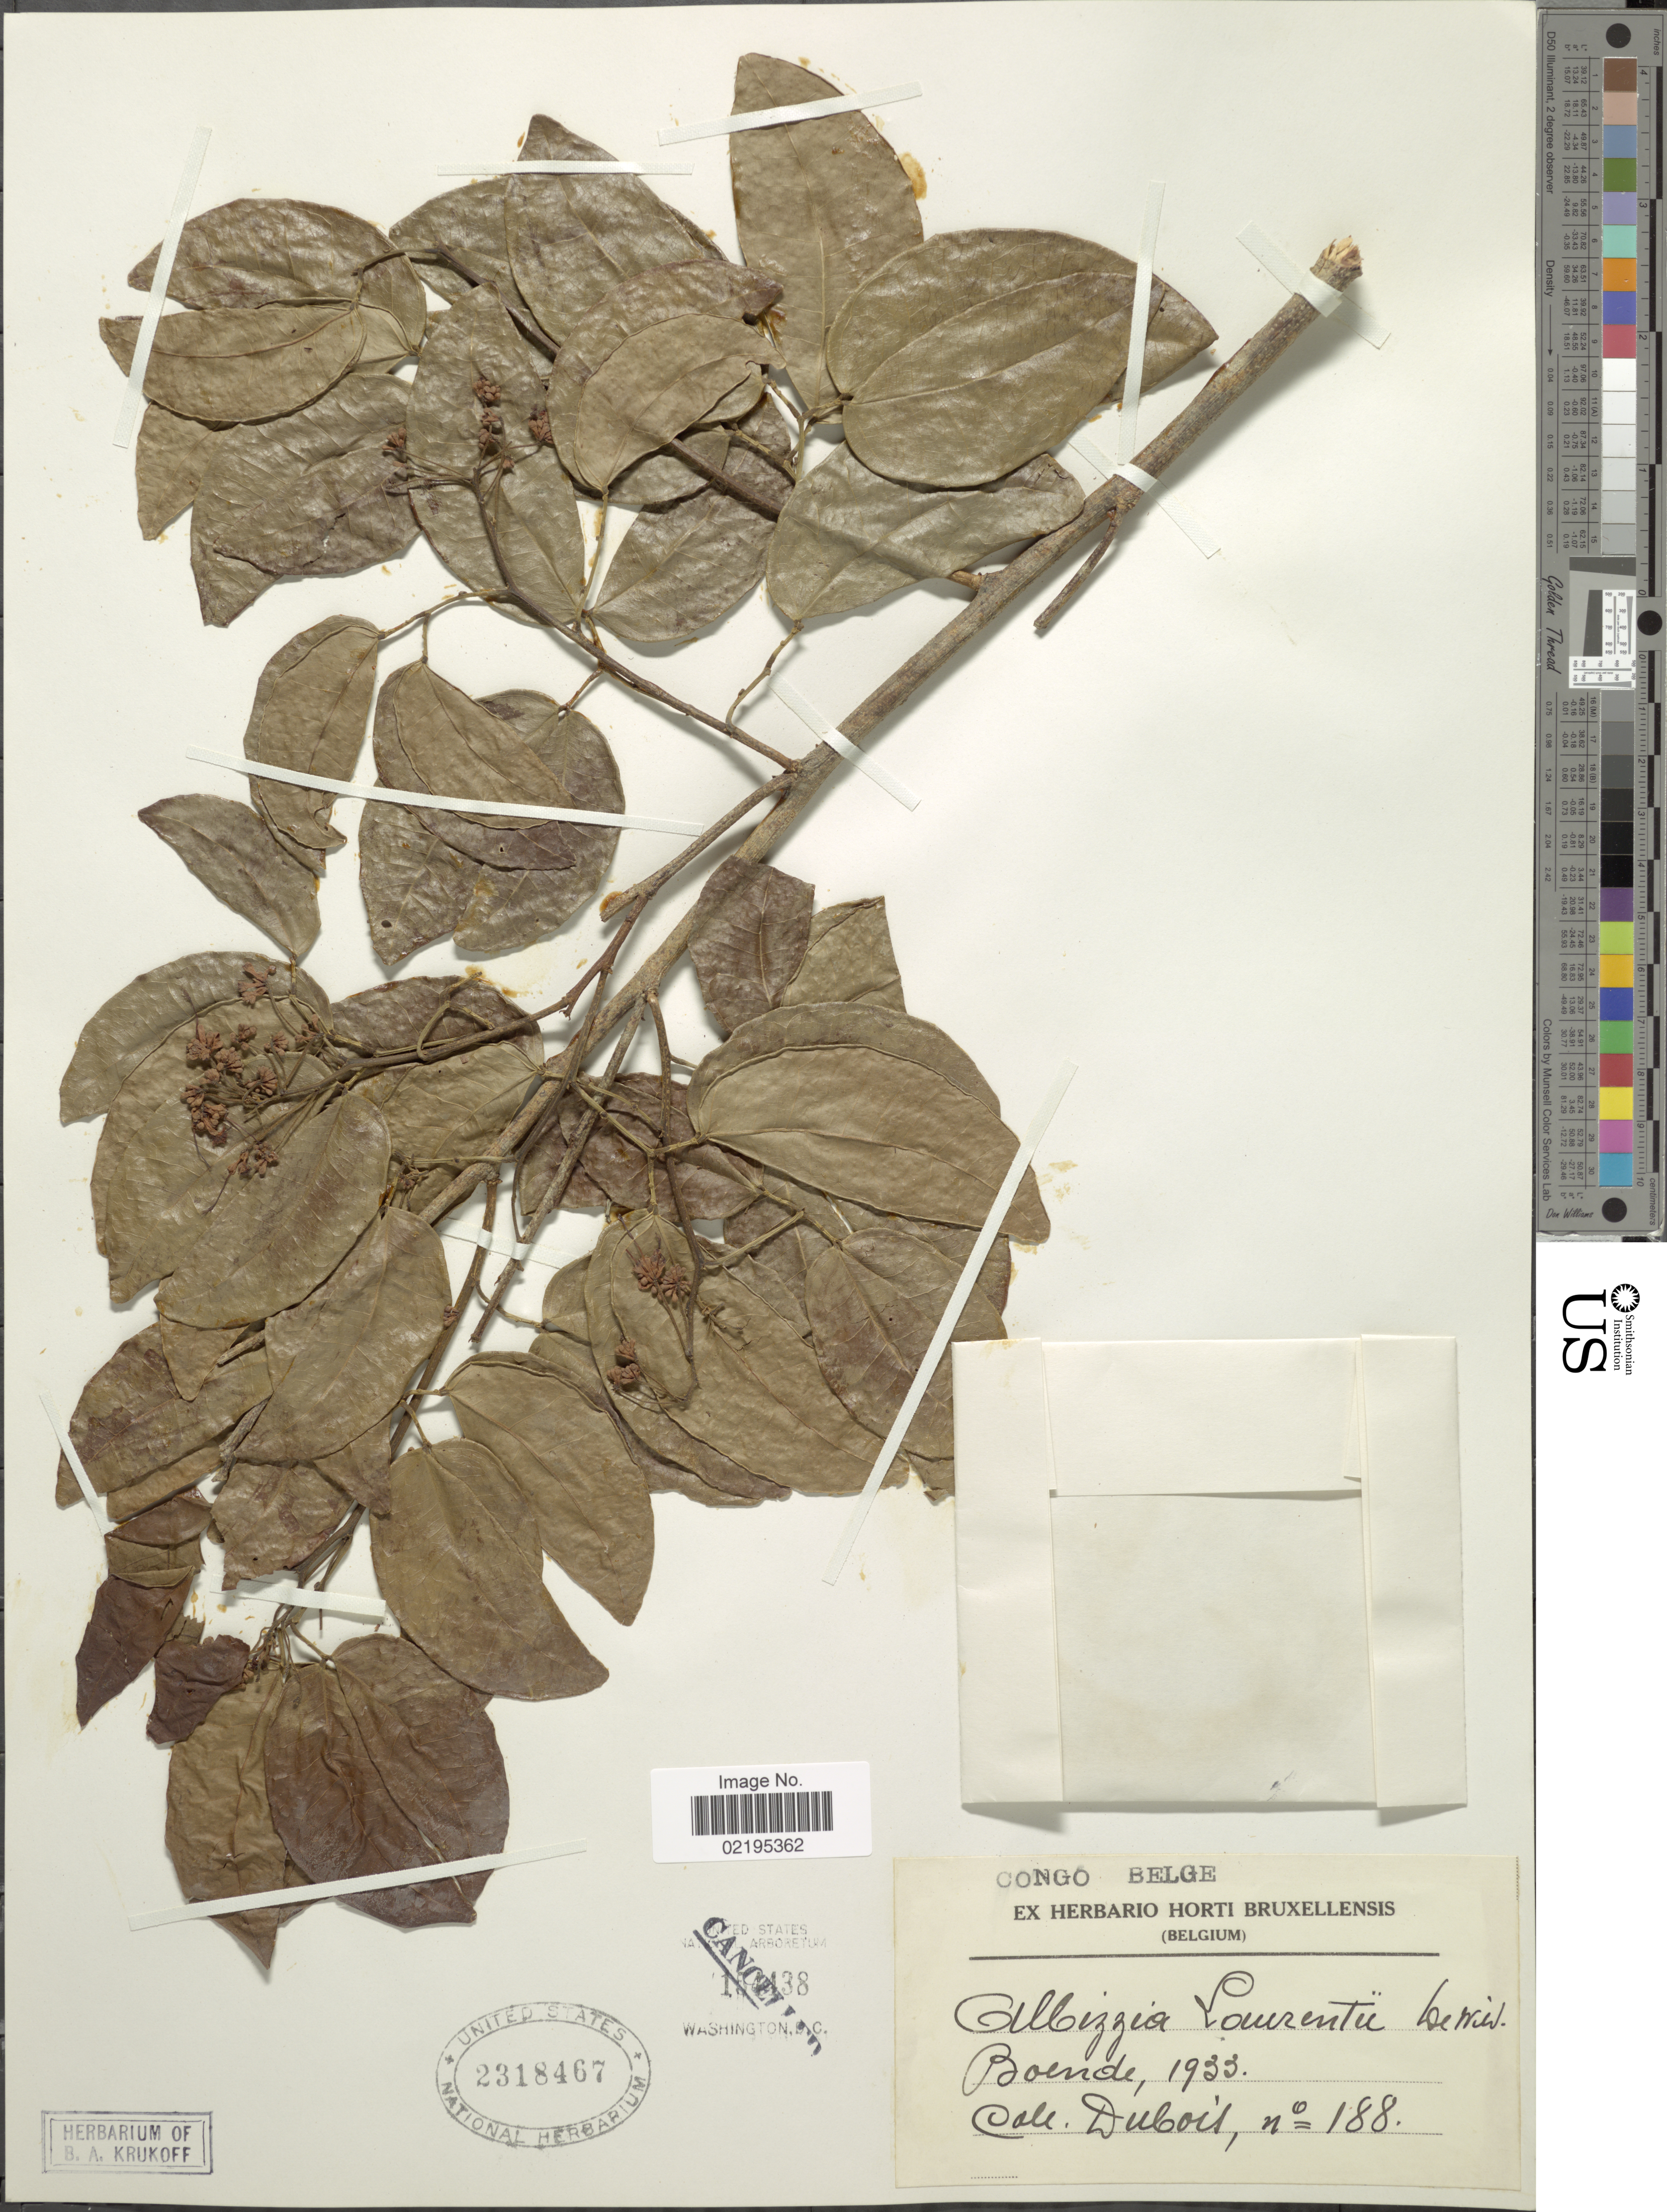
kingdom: Plantae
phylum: Tracheophyta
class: Magnoliopsida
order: Fabales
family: Fabaceae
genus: Albizia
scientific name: Albizia laurentii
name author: De Wild.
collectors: -. Dubois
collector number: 188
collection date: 1933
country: Congo, Democratic Republic of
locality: Congo Belge, Boende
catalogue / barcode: US 2318467